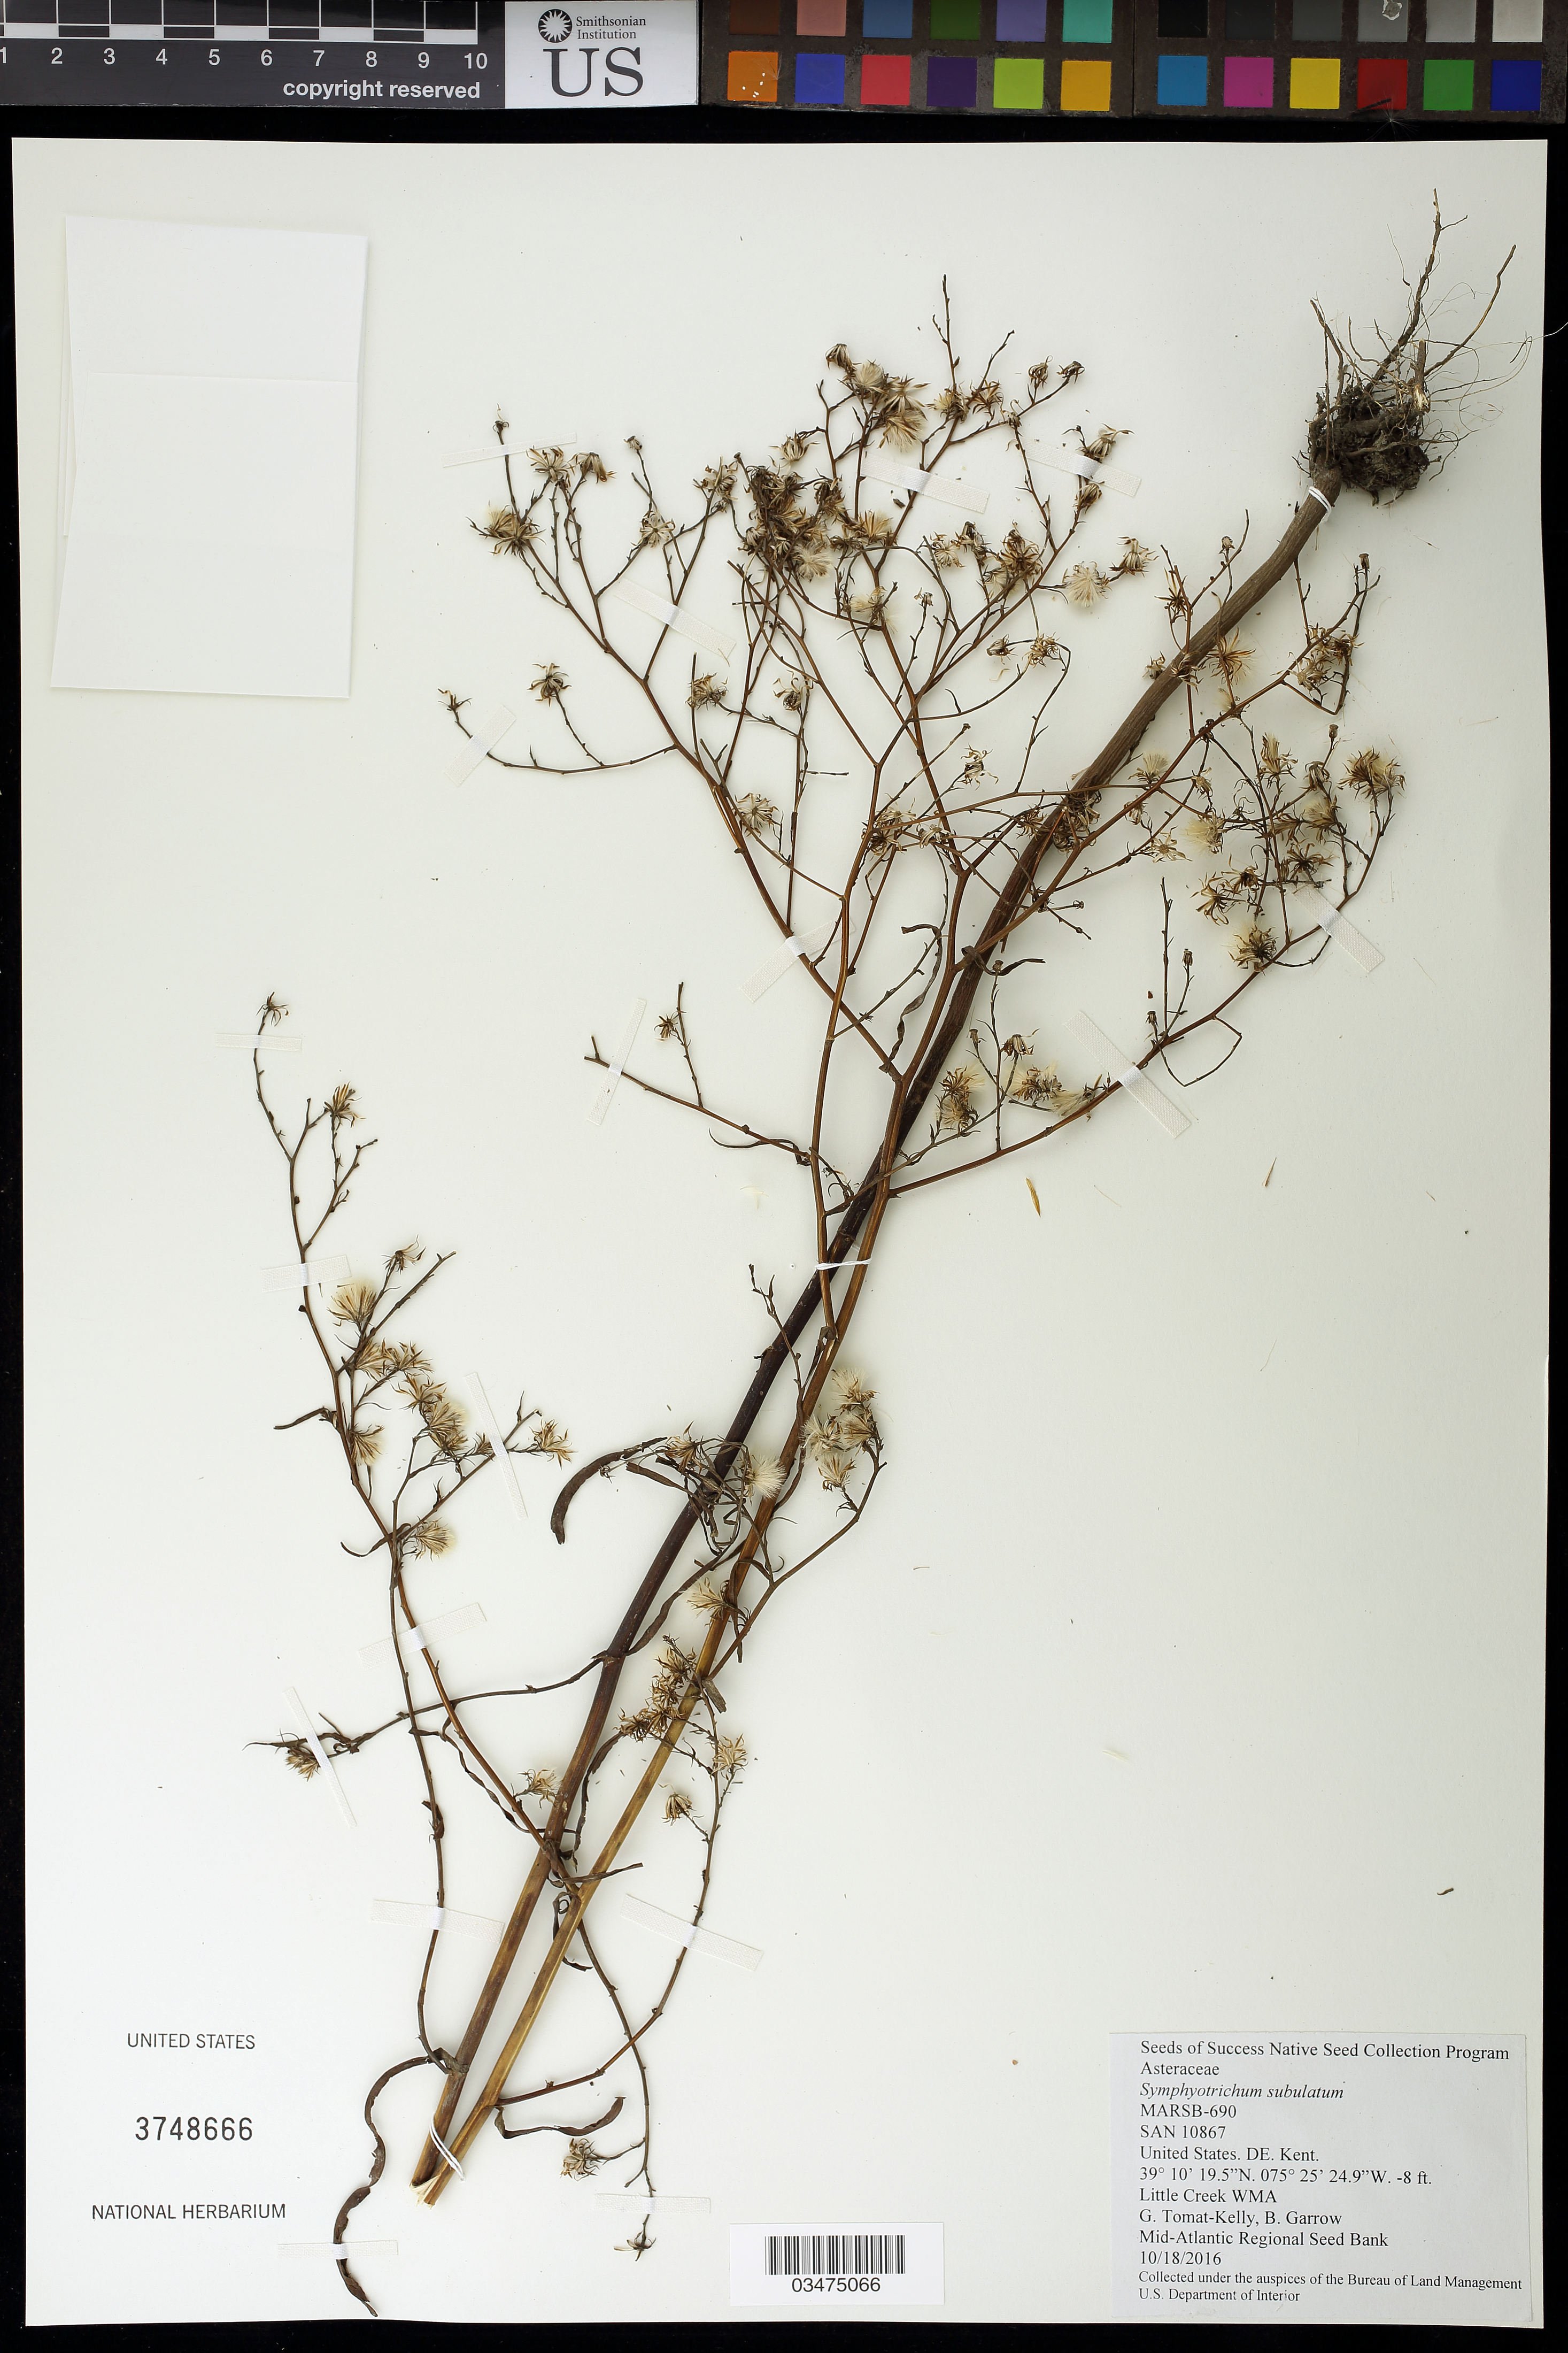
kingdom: Plantae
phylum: Tracheophyta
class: Magnoliopsida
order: Asterales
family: Asteraceae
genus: Symphyotrichum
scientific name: Symphyotrichum subulatum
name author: (Michx.) G.L. Nesom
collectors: G. Tomat-Kelly & B. Garrow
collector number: MARSB-690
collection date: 2016-10-18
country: United States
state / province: Delaware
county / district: Kent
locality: Little Creek WMA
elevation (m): -2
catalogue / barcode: US 3748666